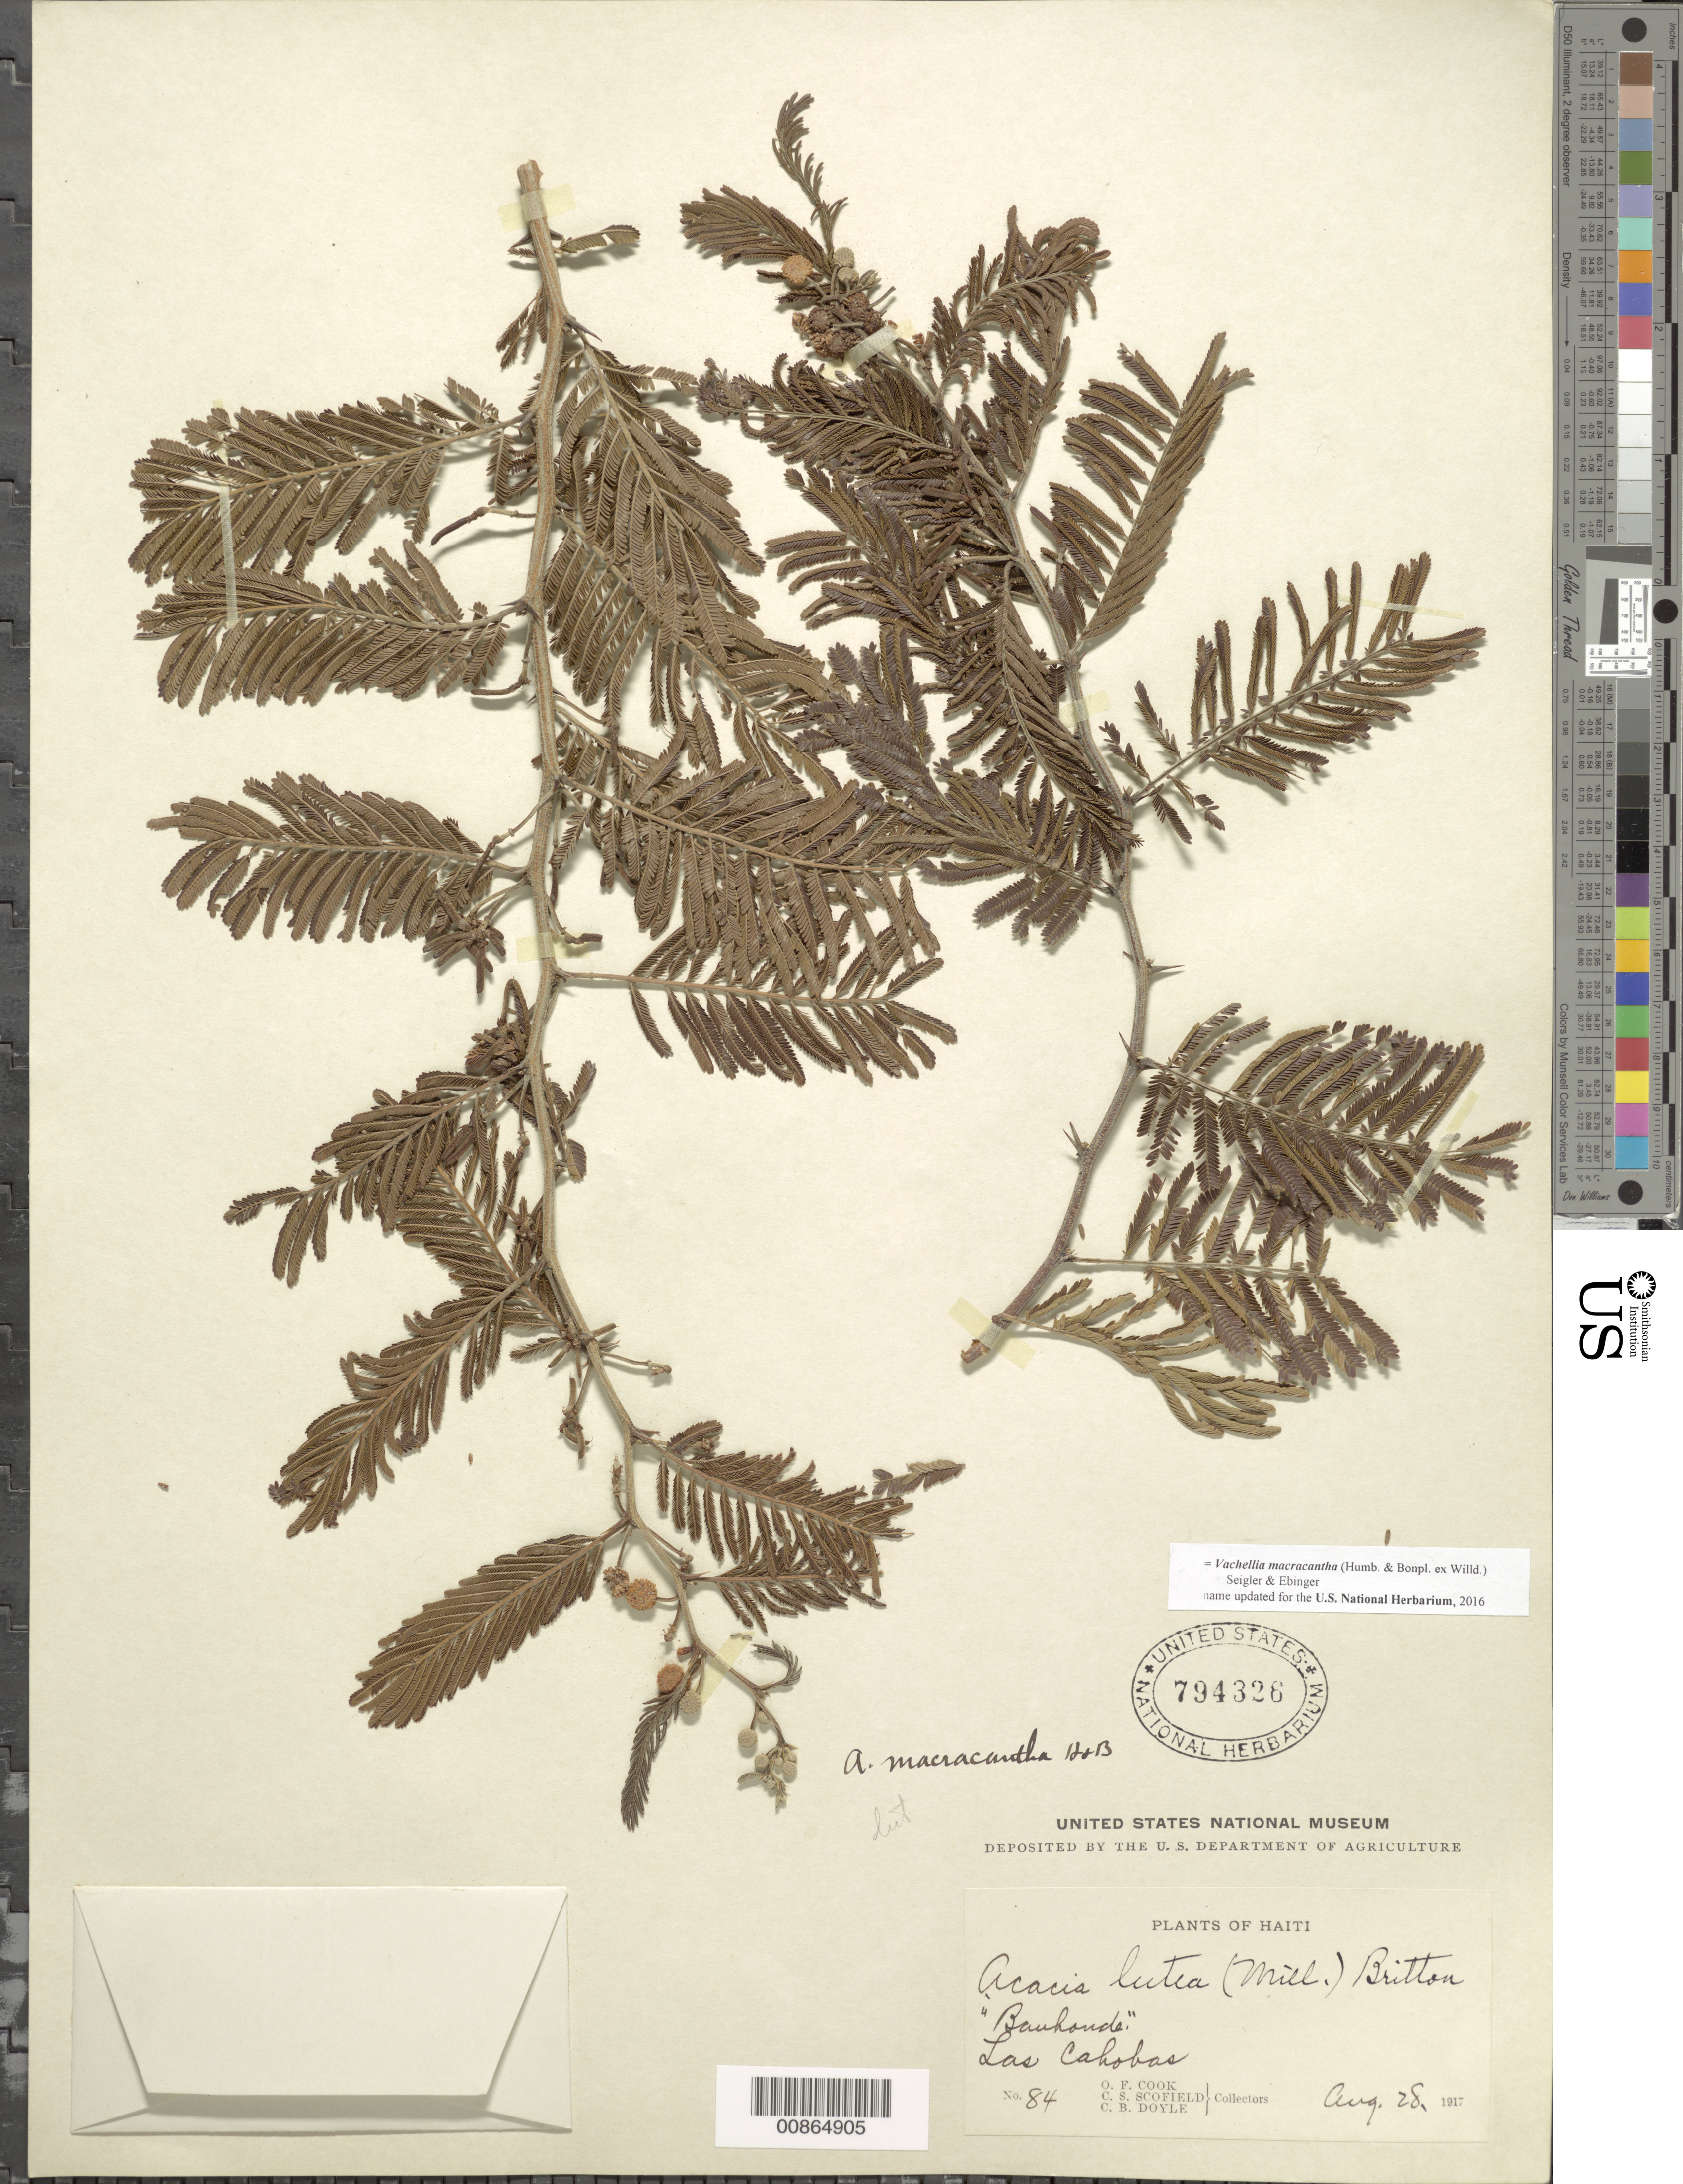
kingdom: Plantae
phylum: Tracheophyta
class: Magnoliopsida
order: Fabales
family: Fabaceae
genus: Vachellia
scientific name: Vachellia macracantha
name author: (Humb. & Bonpl. ex Willd.) Seigler & Ebinger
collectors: O. F. Cook, C. Scofield & C. Doyle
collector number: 84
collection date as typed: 28 Aug 1917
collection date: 1917-08-28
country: Haiti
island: Hispaniola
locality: Las Cahobas.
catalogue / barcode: US 794326